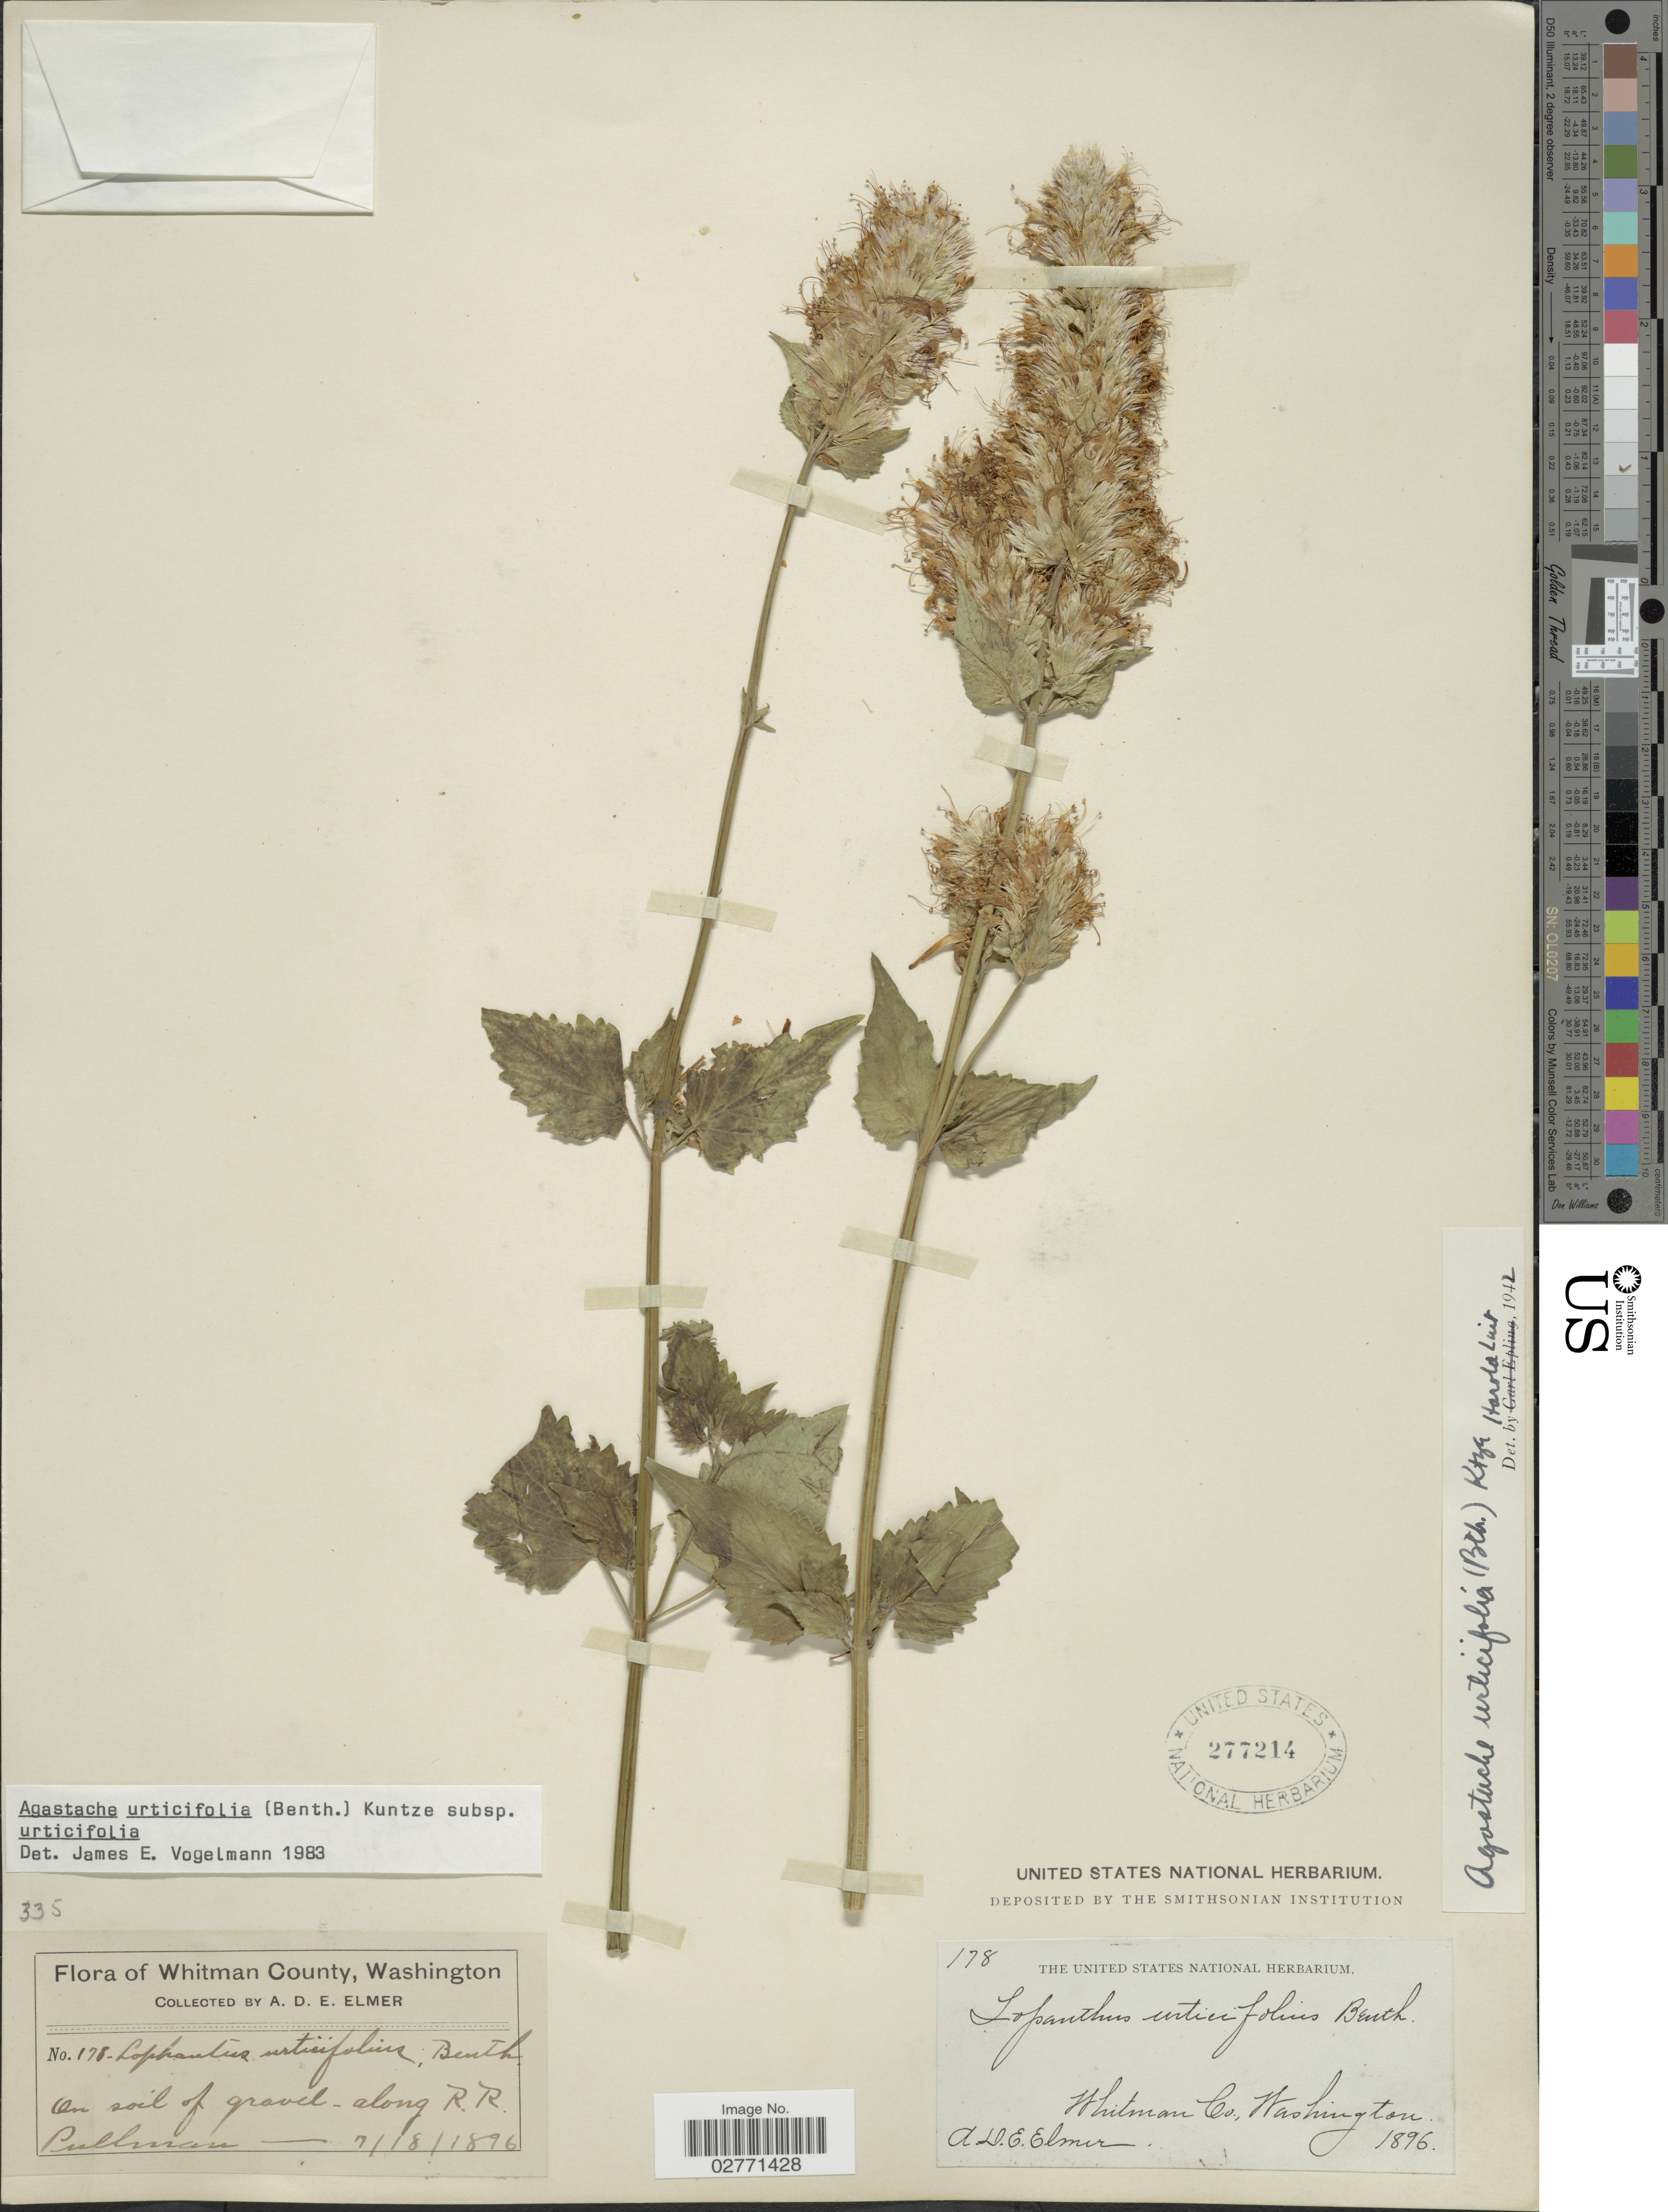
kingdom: Plantae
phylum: Tracheophyta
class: Magnoliopsida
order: Lamiales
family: Lamiaceae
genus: Agastache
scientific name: Agastache urticifolia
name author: (Benth.) Kuntze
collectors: A. D. E. Elmer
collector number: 178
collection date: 1896-08-07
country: United States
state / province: Washington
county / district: Whitman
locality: Whitman County. On soil of gravel-along R.R. Pullman.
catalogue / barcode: US 277214